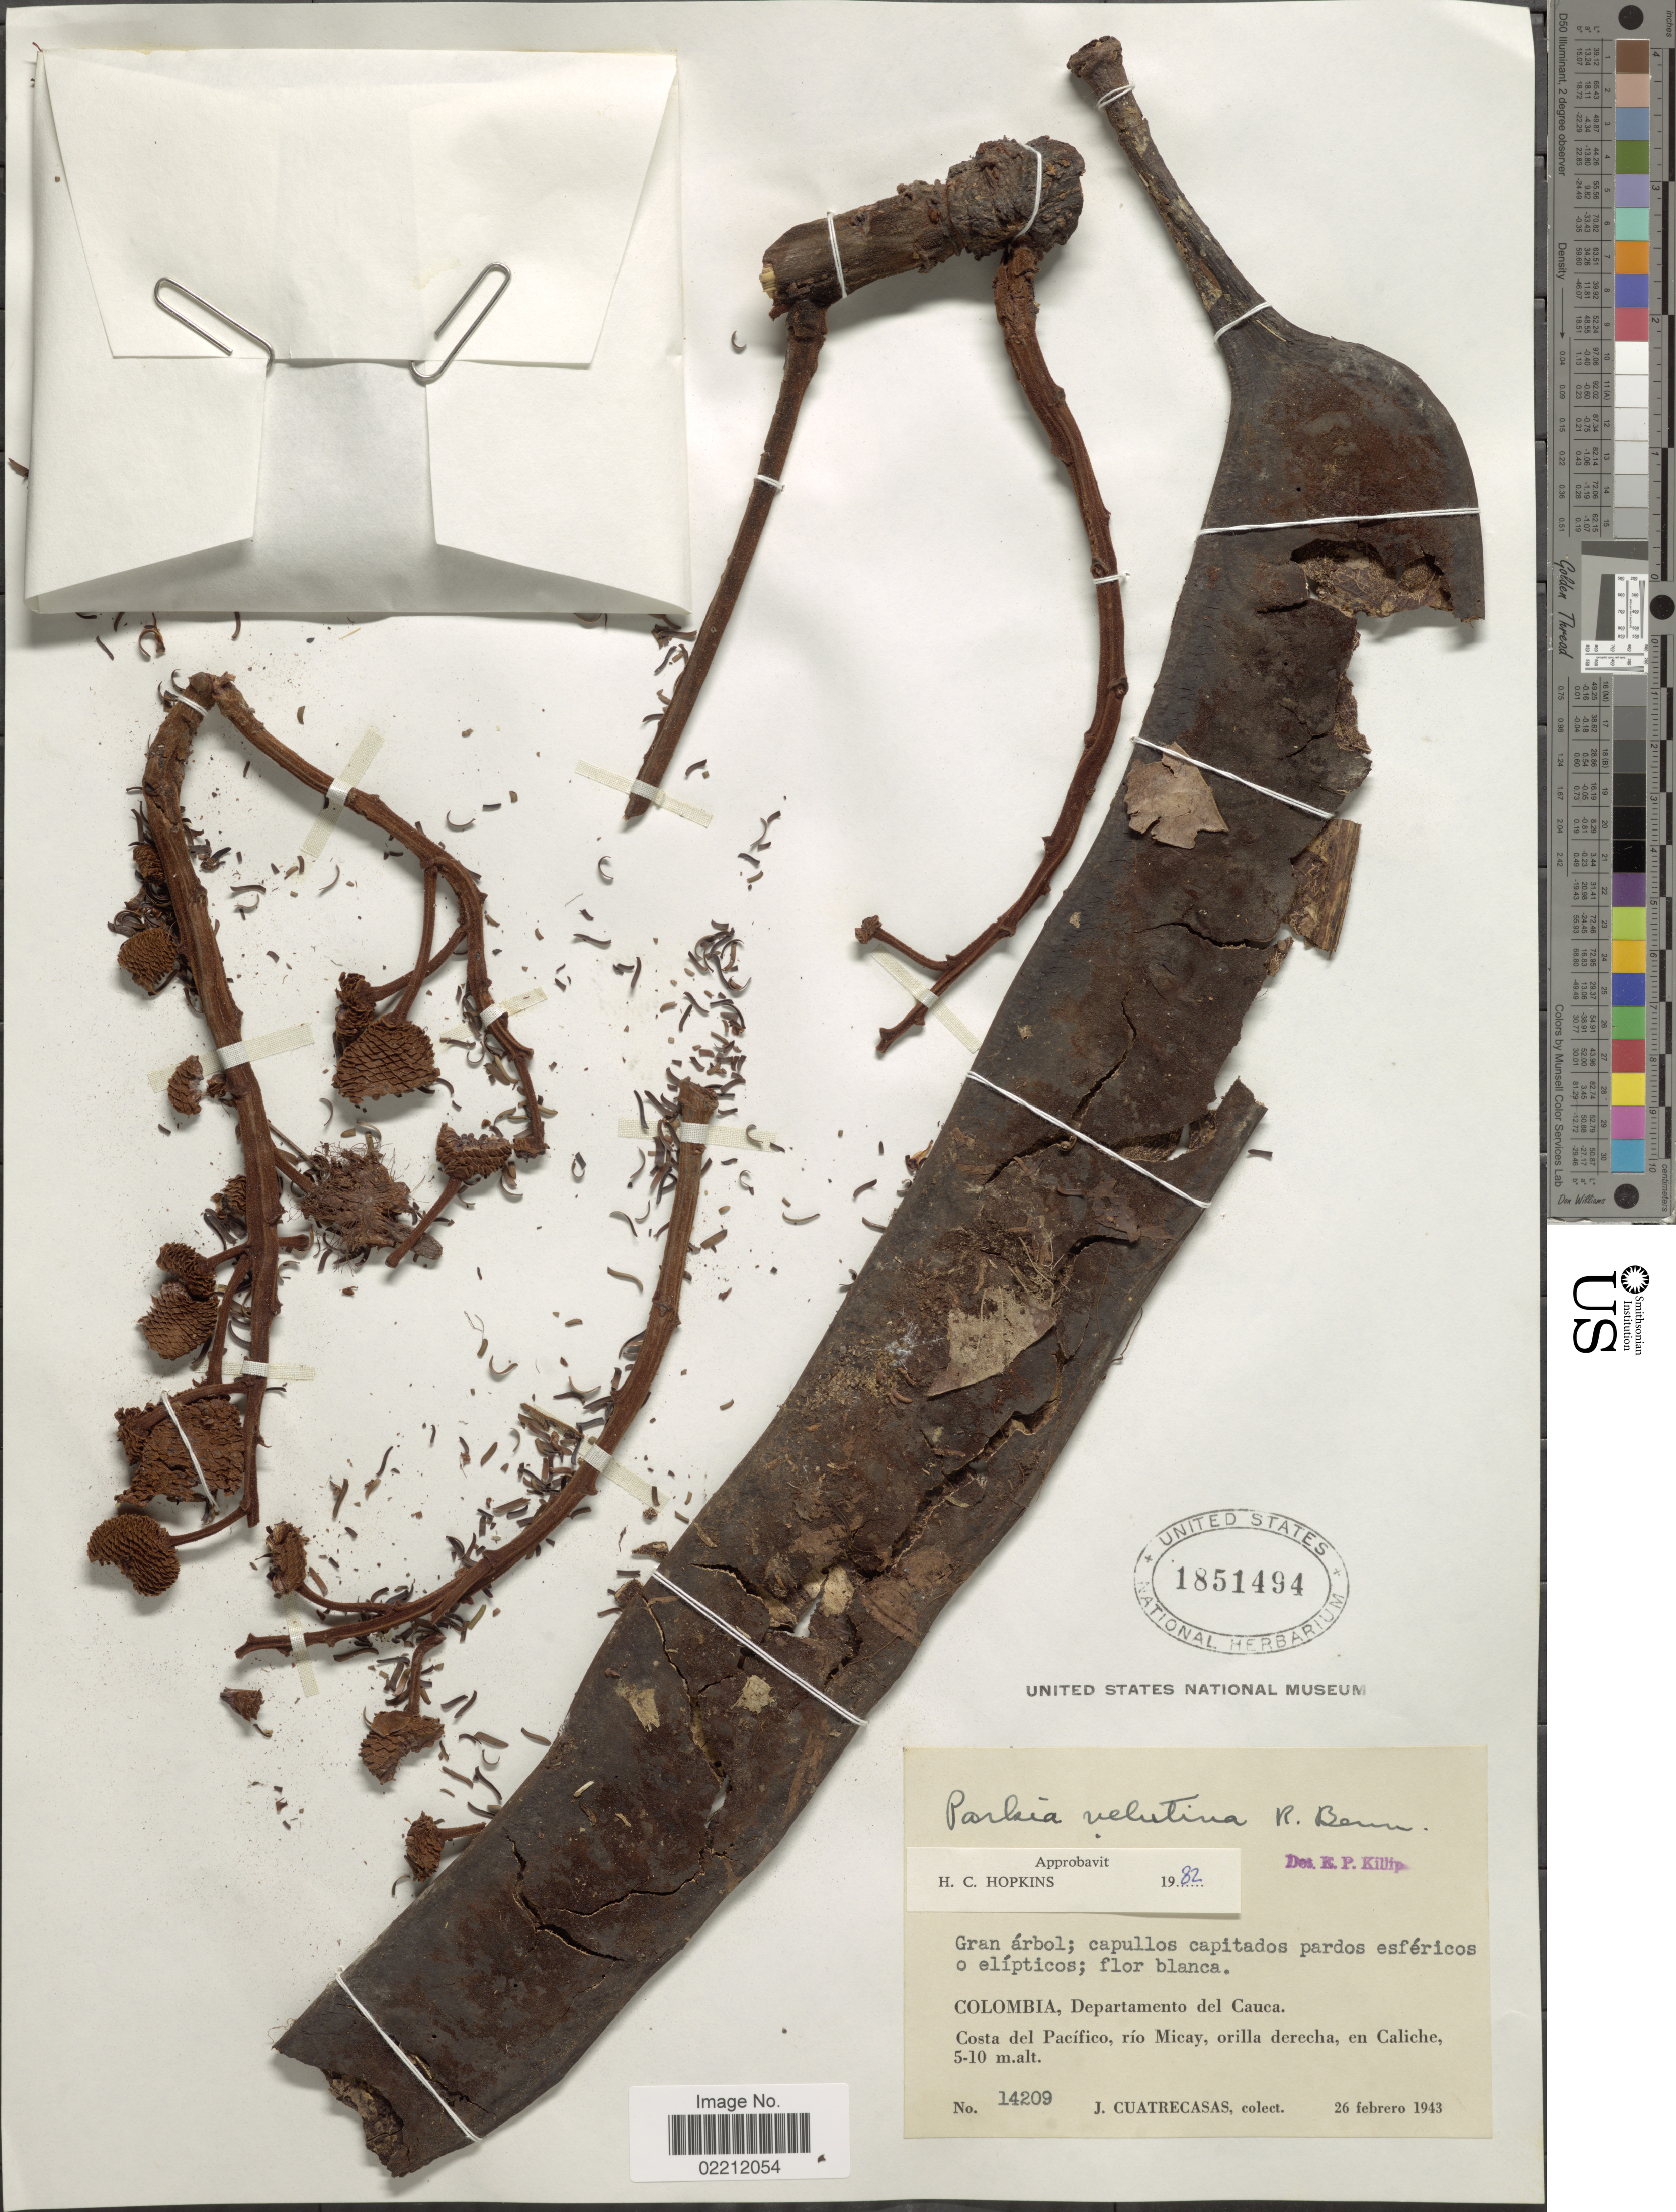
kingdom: Plantae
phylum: Tracheophyta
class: Magnoliopsida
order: Fabales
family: Fabaceae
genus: Parkia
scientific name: Parkia velutina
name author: Benoist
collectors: J. Cuatrecasas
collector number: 14209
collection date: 1943-02-26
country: Colombia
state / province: Cauca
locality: Costa del Pacifico, rio Micay, orilla derecha, en Caliche.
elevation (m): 5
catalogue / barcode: US 1851494